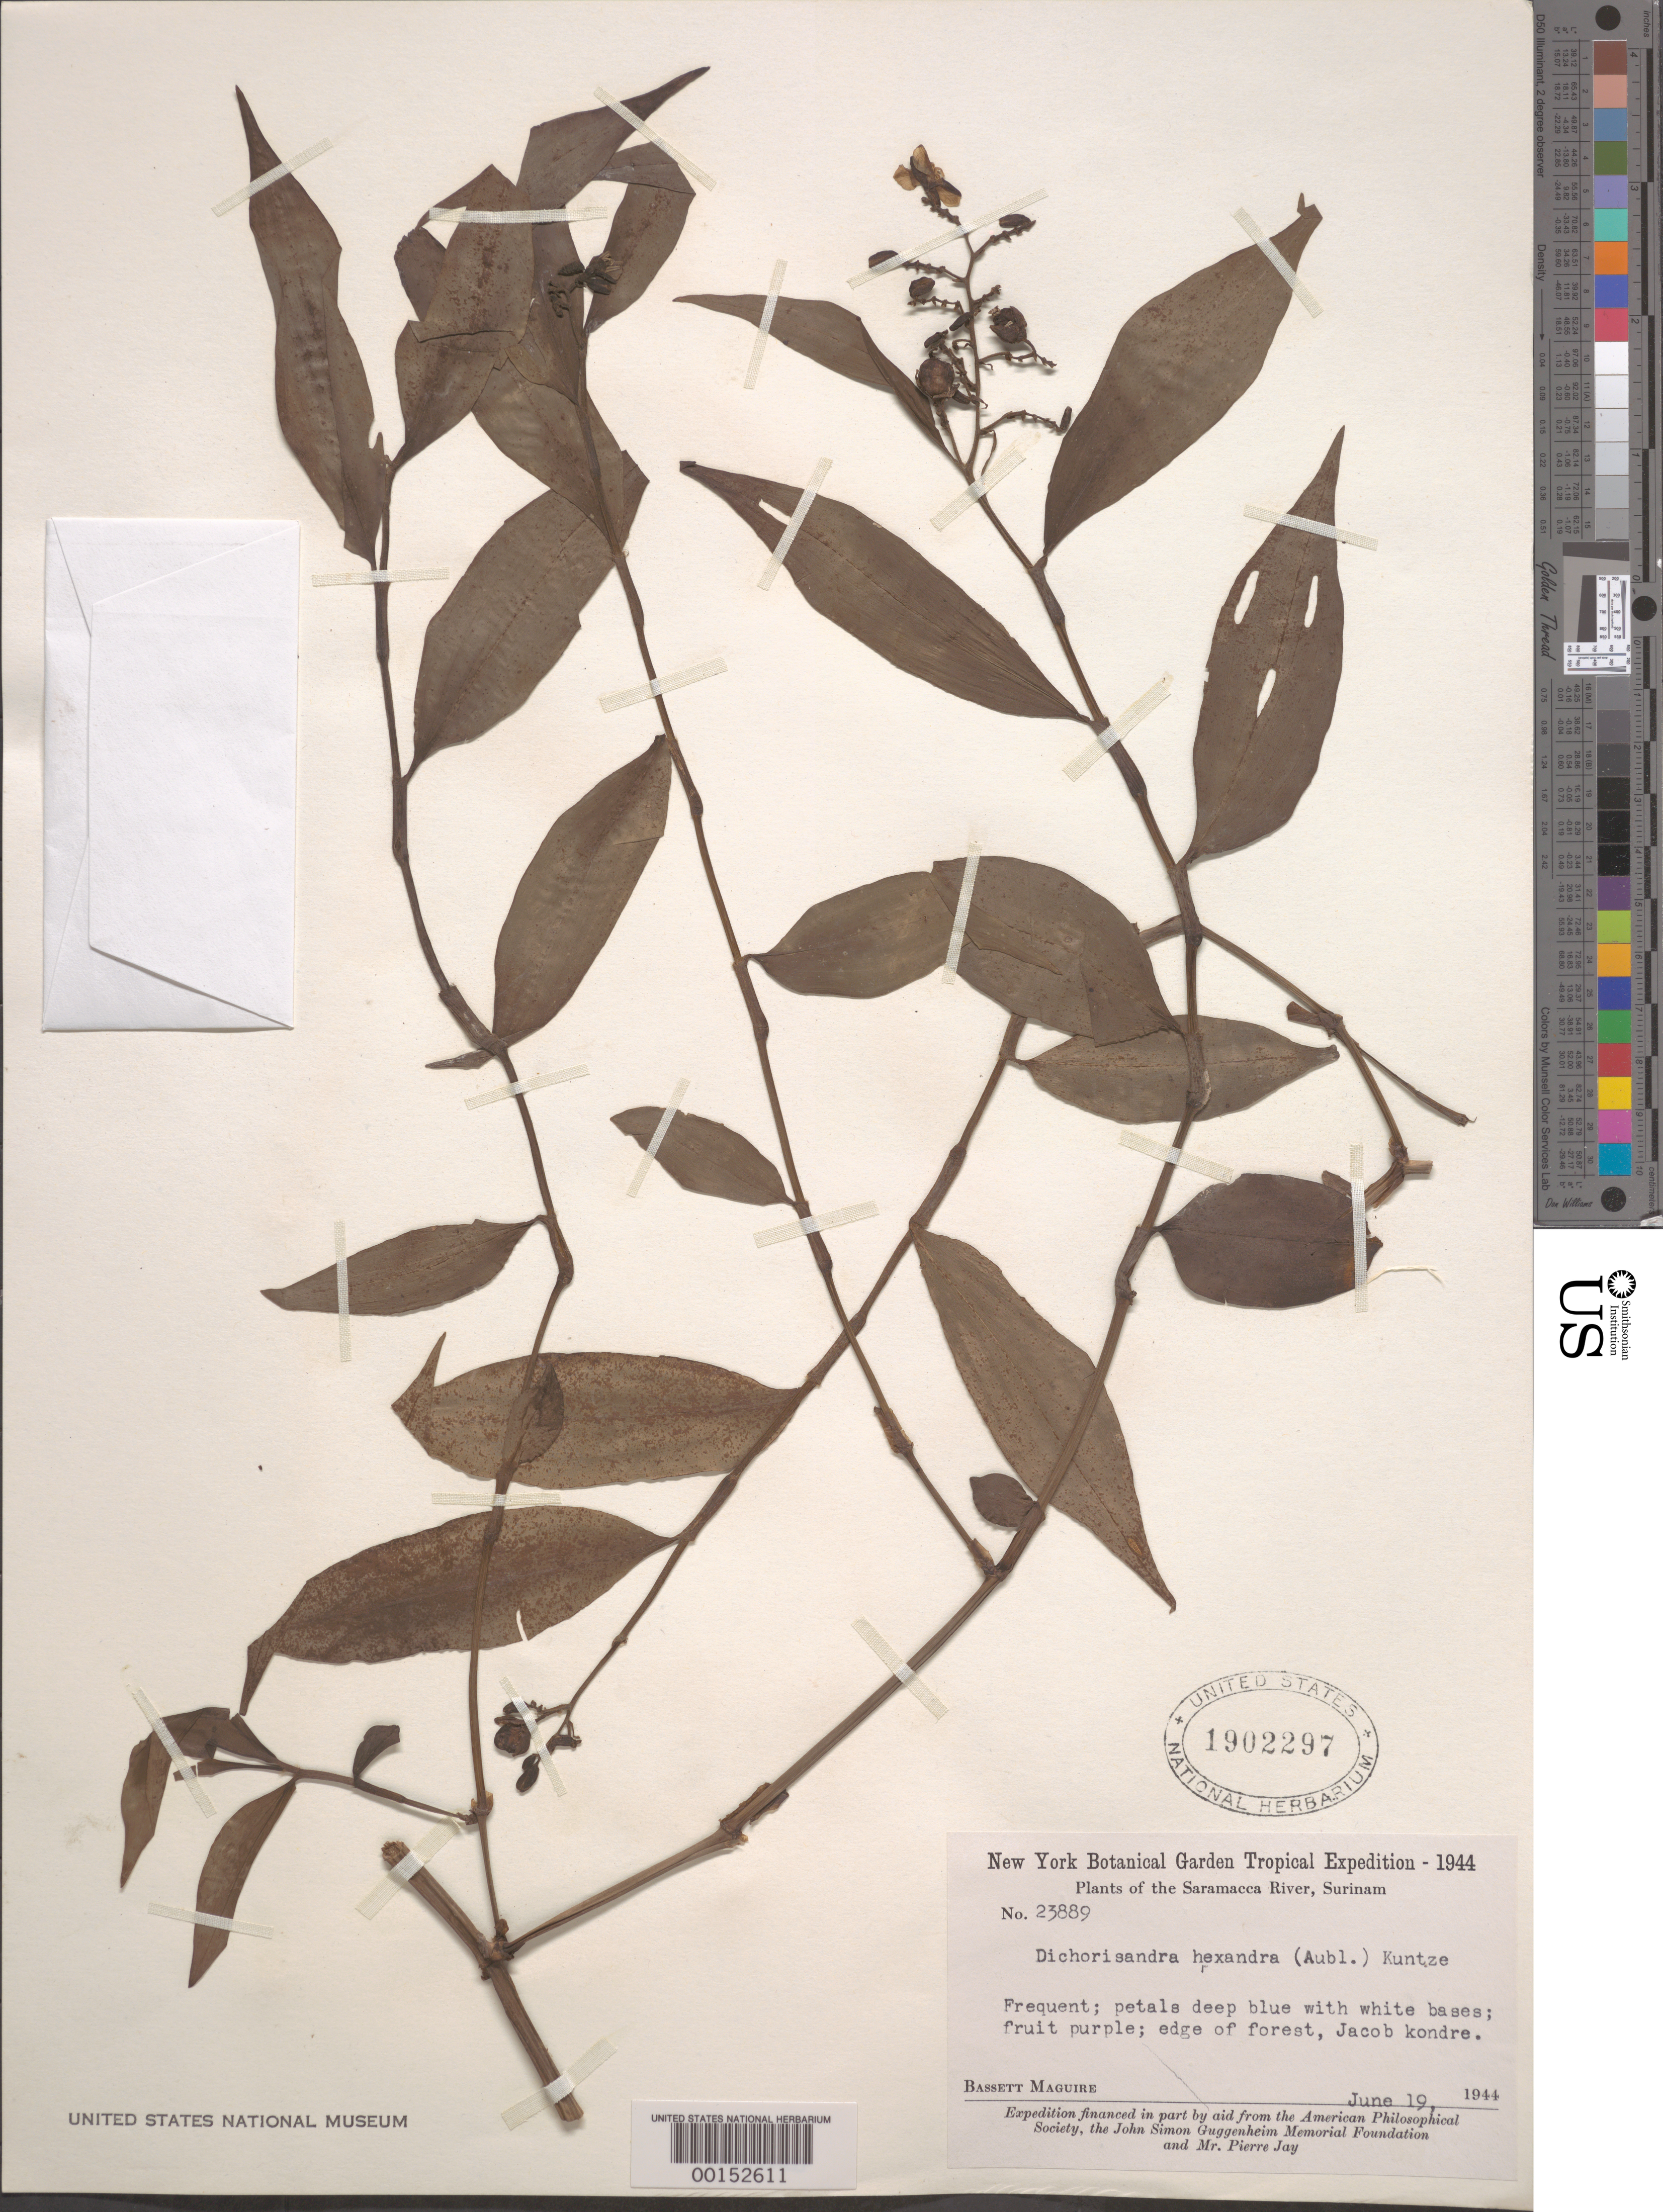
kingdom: Plantae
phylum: Tracheophyta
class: Liliopsida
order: Commelinales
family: Commelinaceae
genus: Dichorisandra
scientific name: Dichorisandra hexandra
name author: (Aubl.) Standl.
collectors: B. Maguire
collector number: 23889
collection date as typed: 19 Jun 1944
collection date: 1944-06-19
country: Suriname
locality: Jacob kondre, saramacca river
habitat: Forest edge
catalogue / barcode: US 1902297